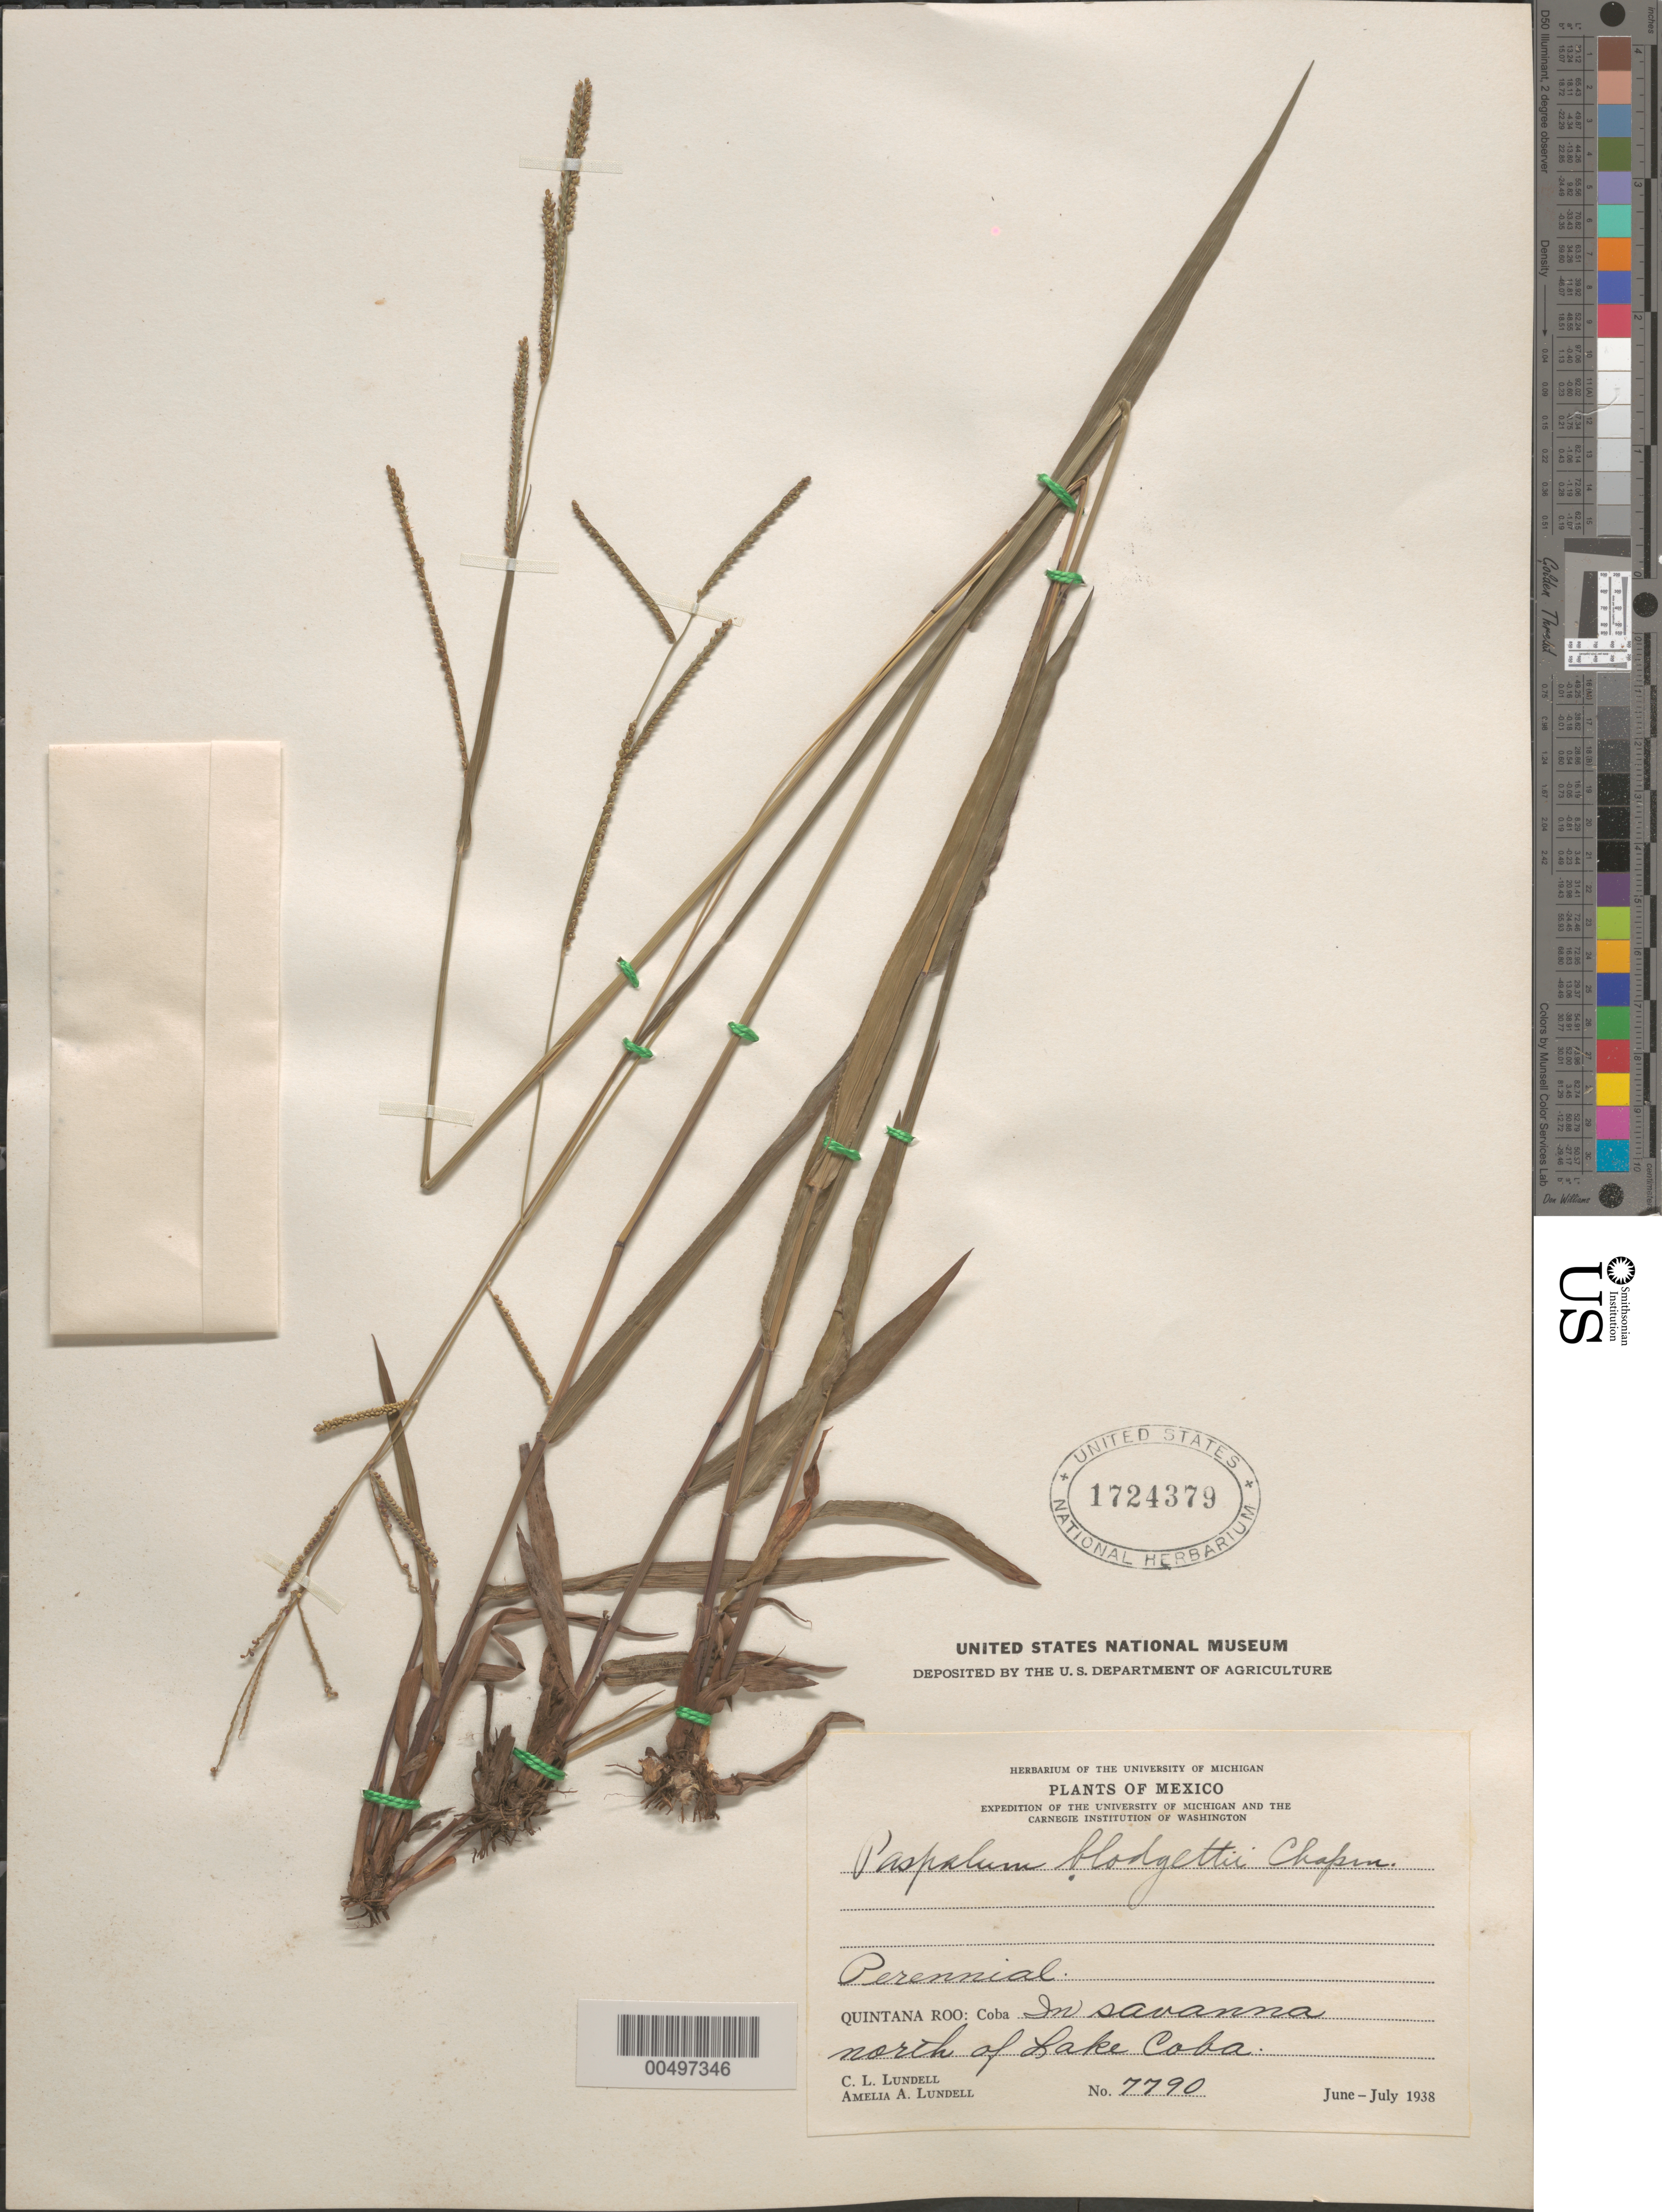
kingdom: Plantae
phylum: Tracheophyta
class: Liliopsida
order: Poales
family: Poaceae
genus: Paspalum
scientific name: Paspalum blodgettii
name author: Chapm.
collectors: C. L. Lundell & A. A. Lundell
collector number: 7790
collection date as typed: Jun 1938 to -- Jul 1938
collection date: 1938-06/1938-07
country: Mexico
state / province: Quintana Roo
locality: Coba, N of Lake Coba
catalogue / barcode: US 1724379